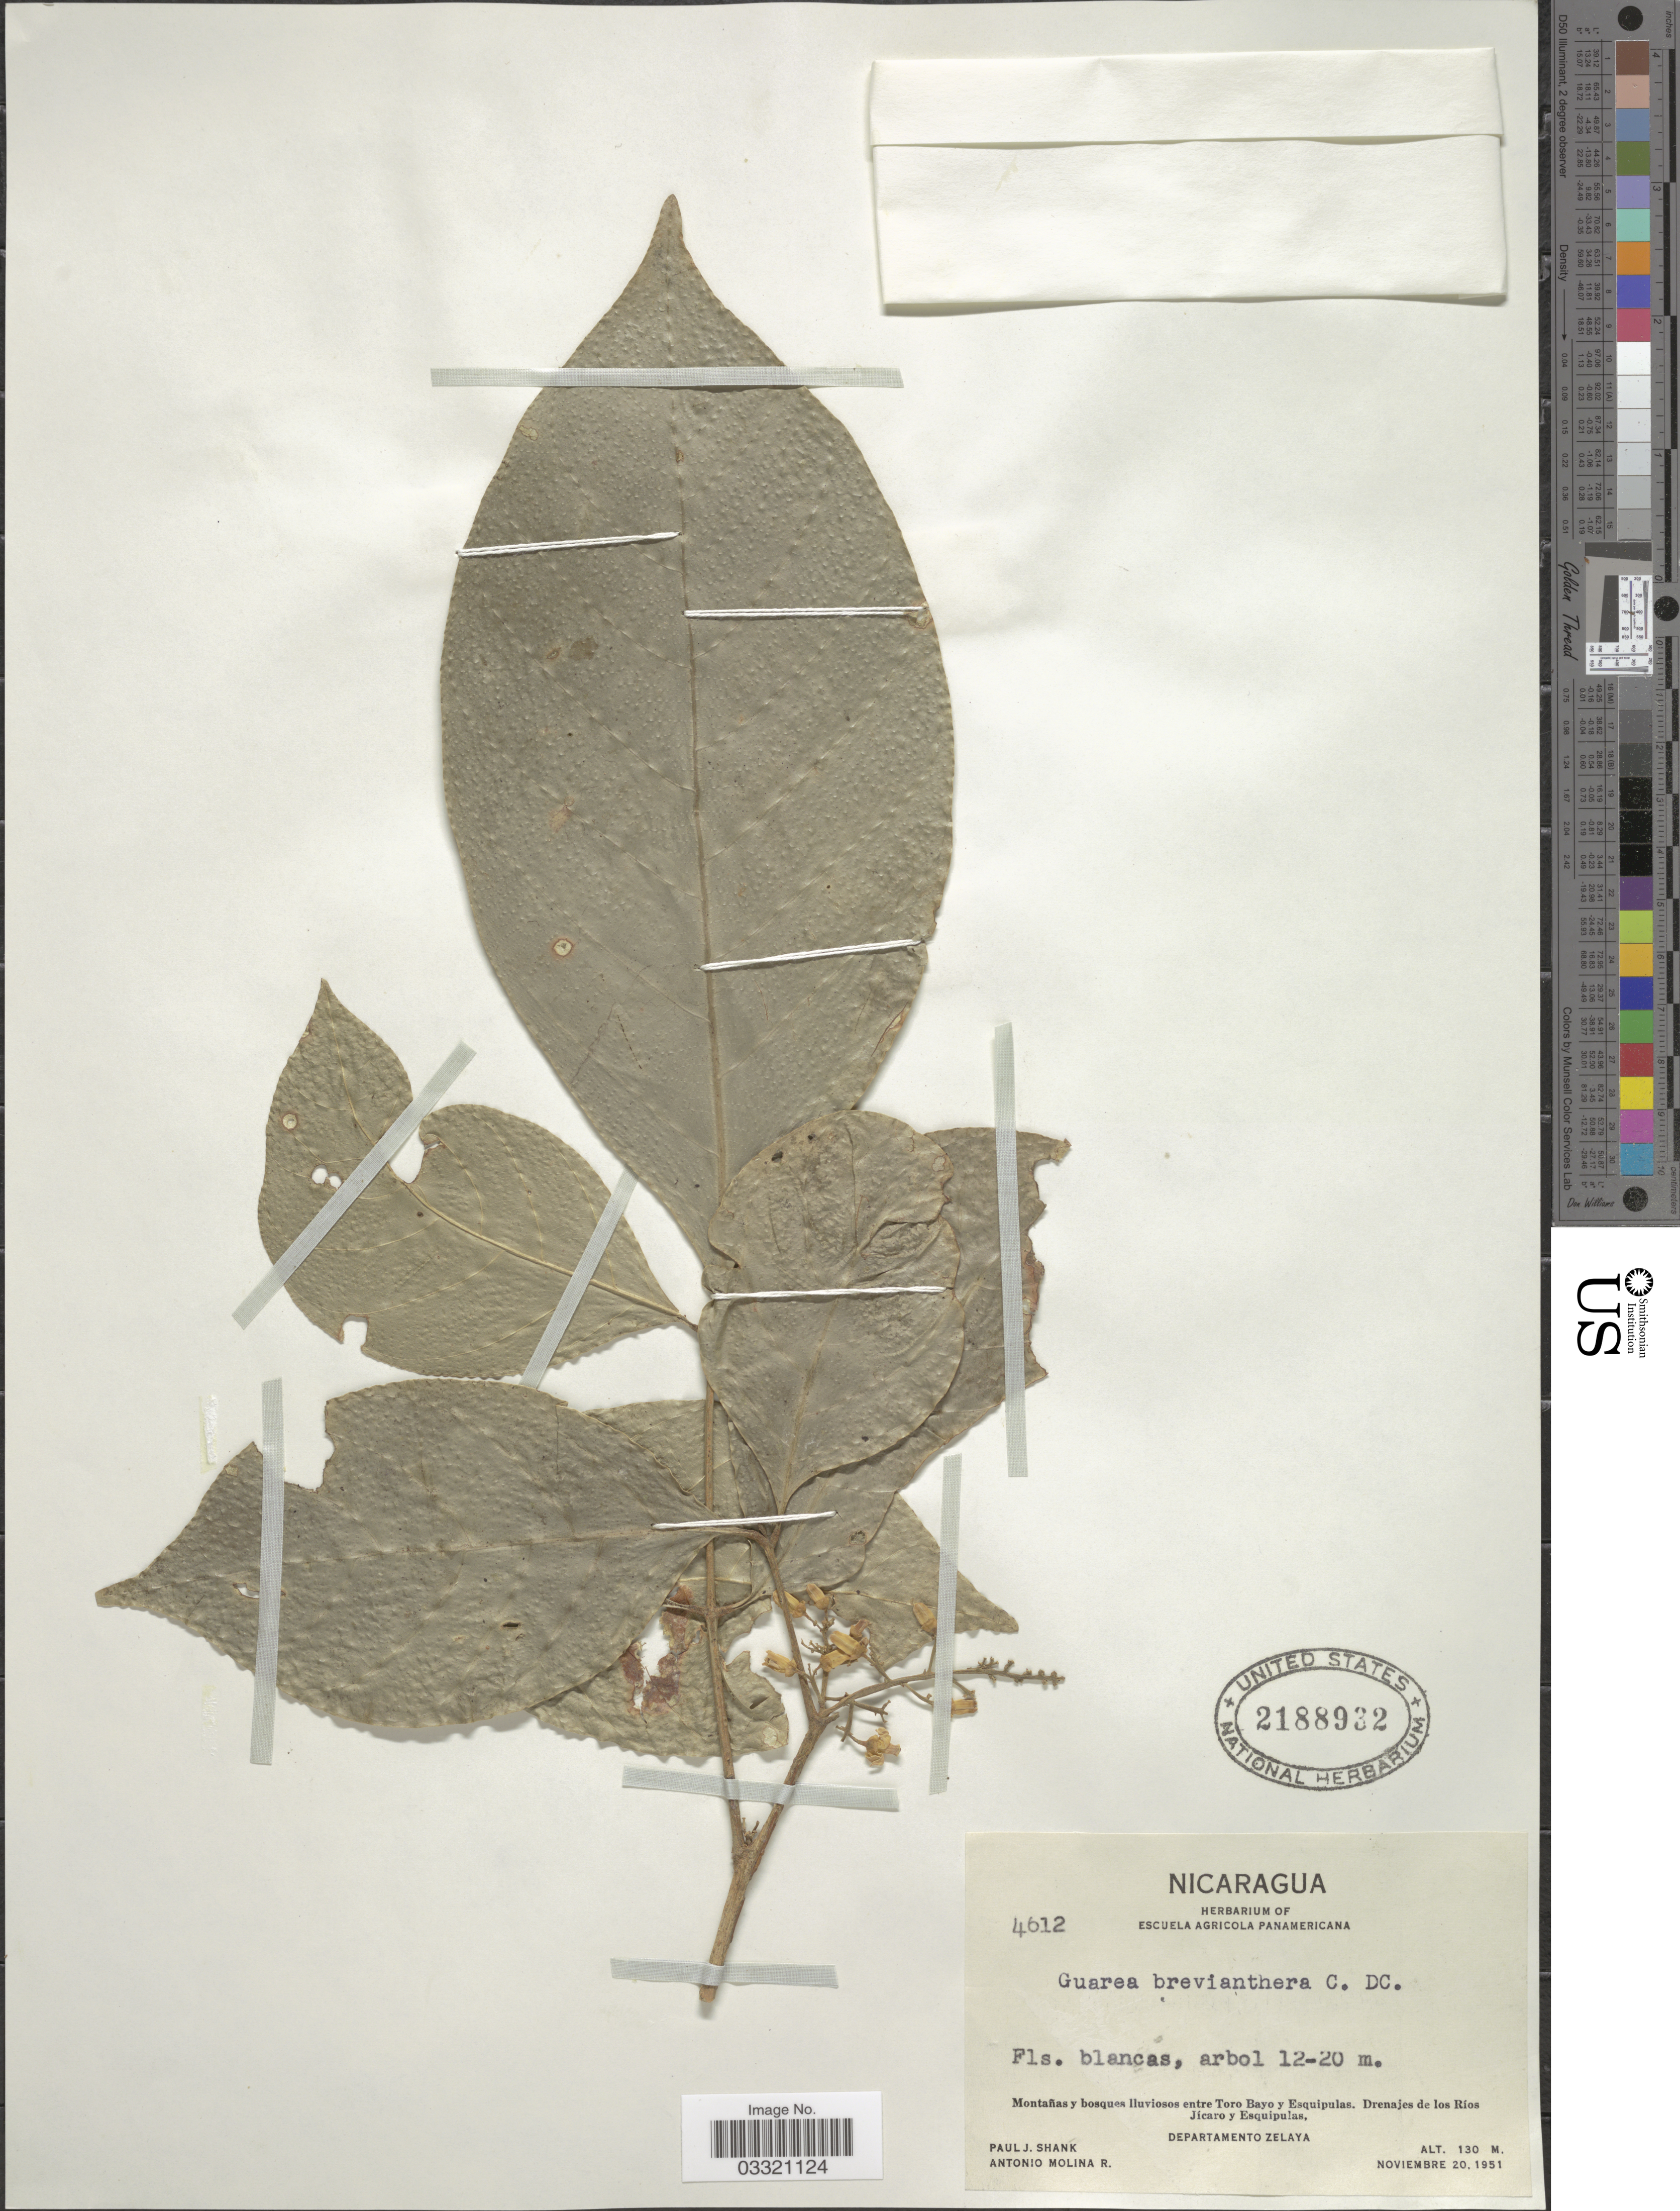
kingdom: Plantae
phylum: Tracheophyta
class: Magnoliopsida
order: Sapindales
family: Meliaceae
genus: Guarea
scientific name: Guarea brevianthera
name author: C. DC.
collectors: P. J. Shank & A. Molina R.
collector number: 4612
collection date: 1951-11-20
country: Nicaragua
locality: Montañas y bosques Iluviosos entre Toro Bayo y Esquipulas. Drenajes de los Ríos Jícaro y Esquipulas, Departamento Zelaya.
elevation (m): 130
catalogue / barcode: US 2188932